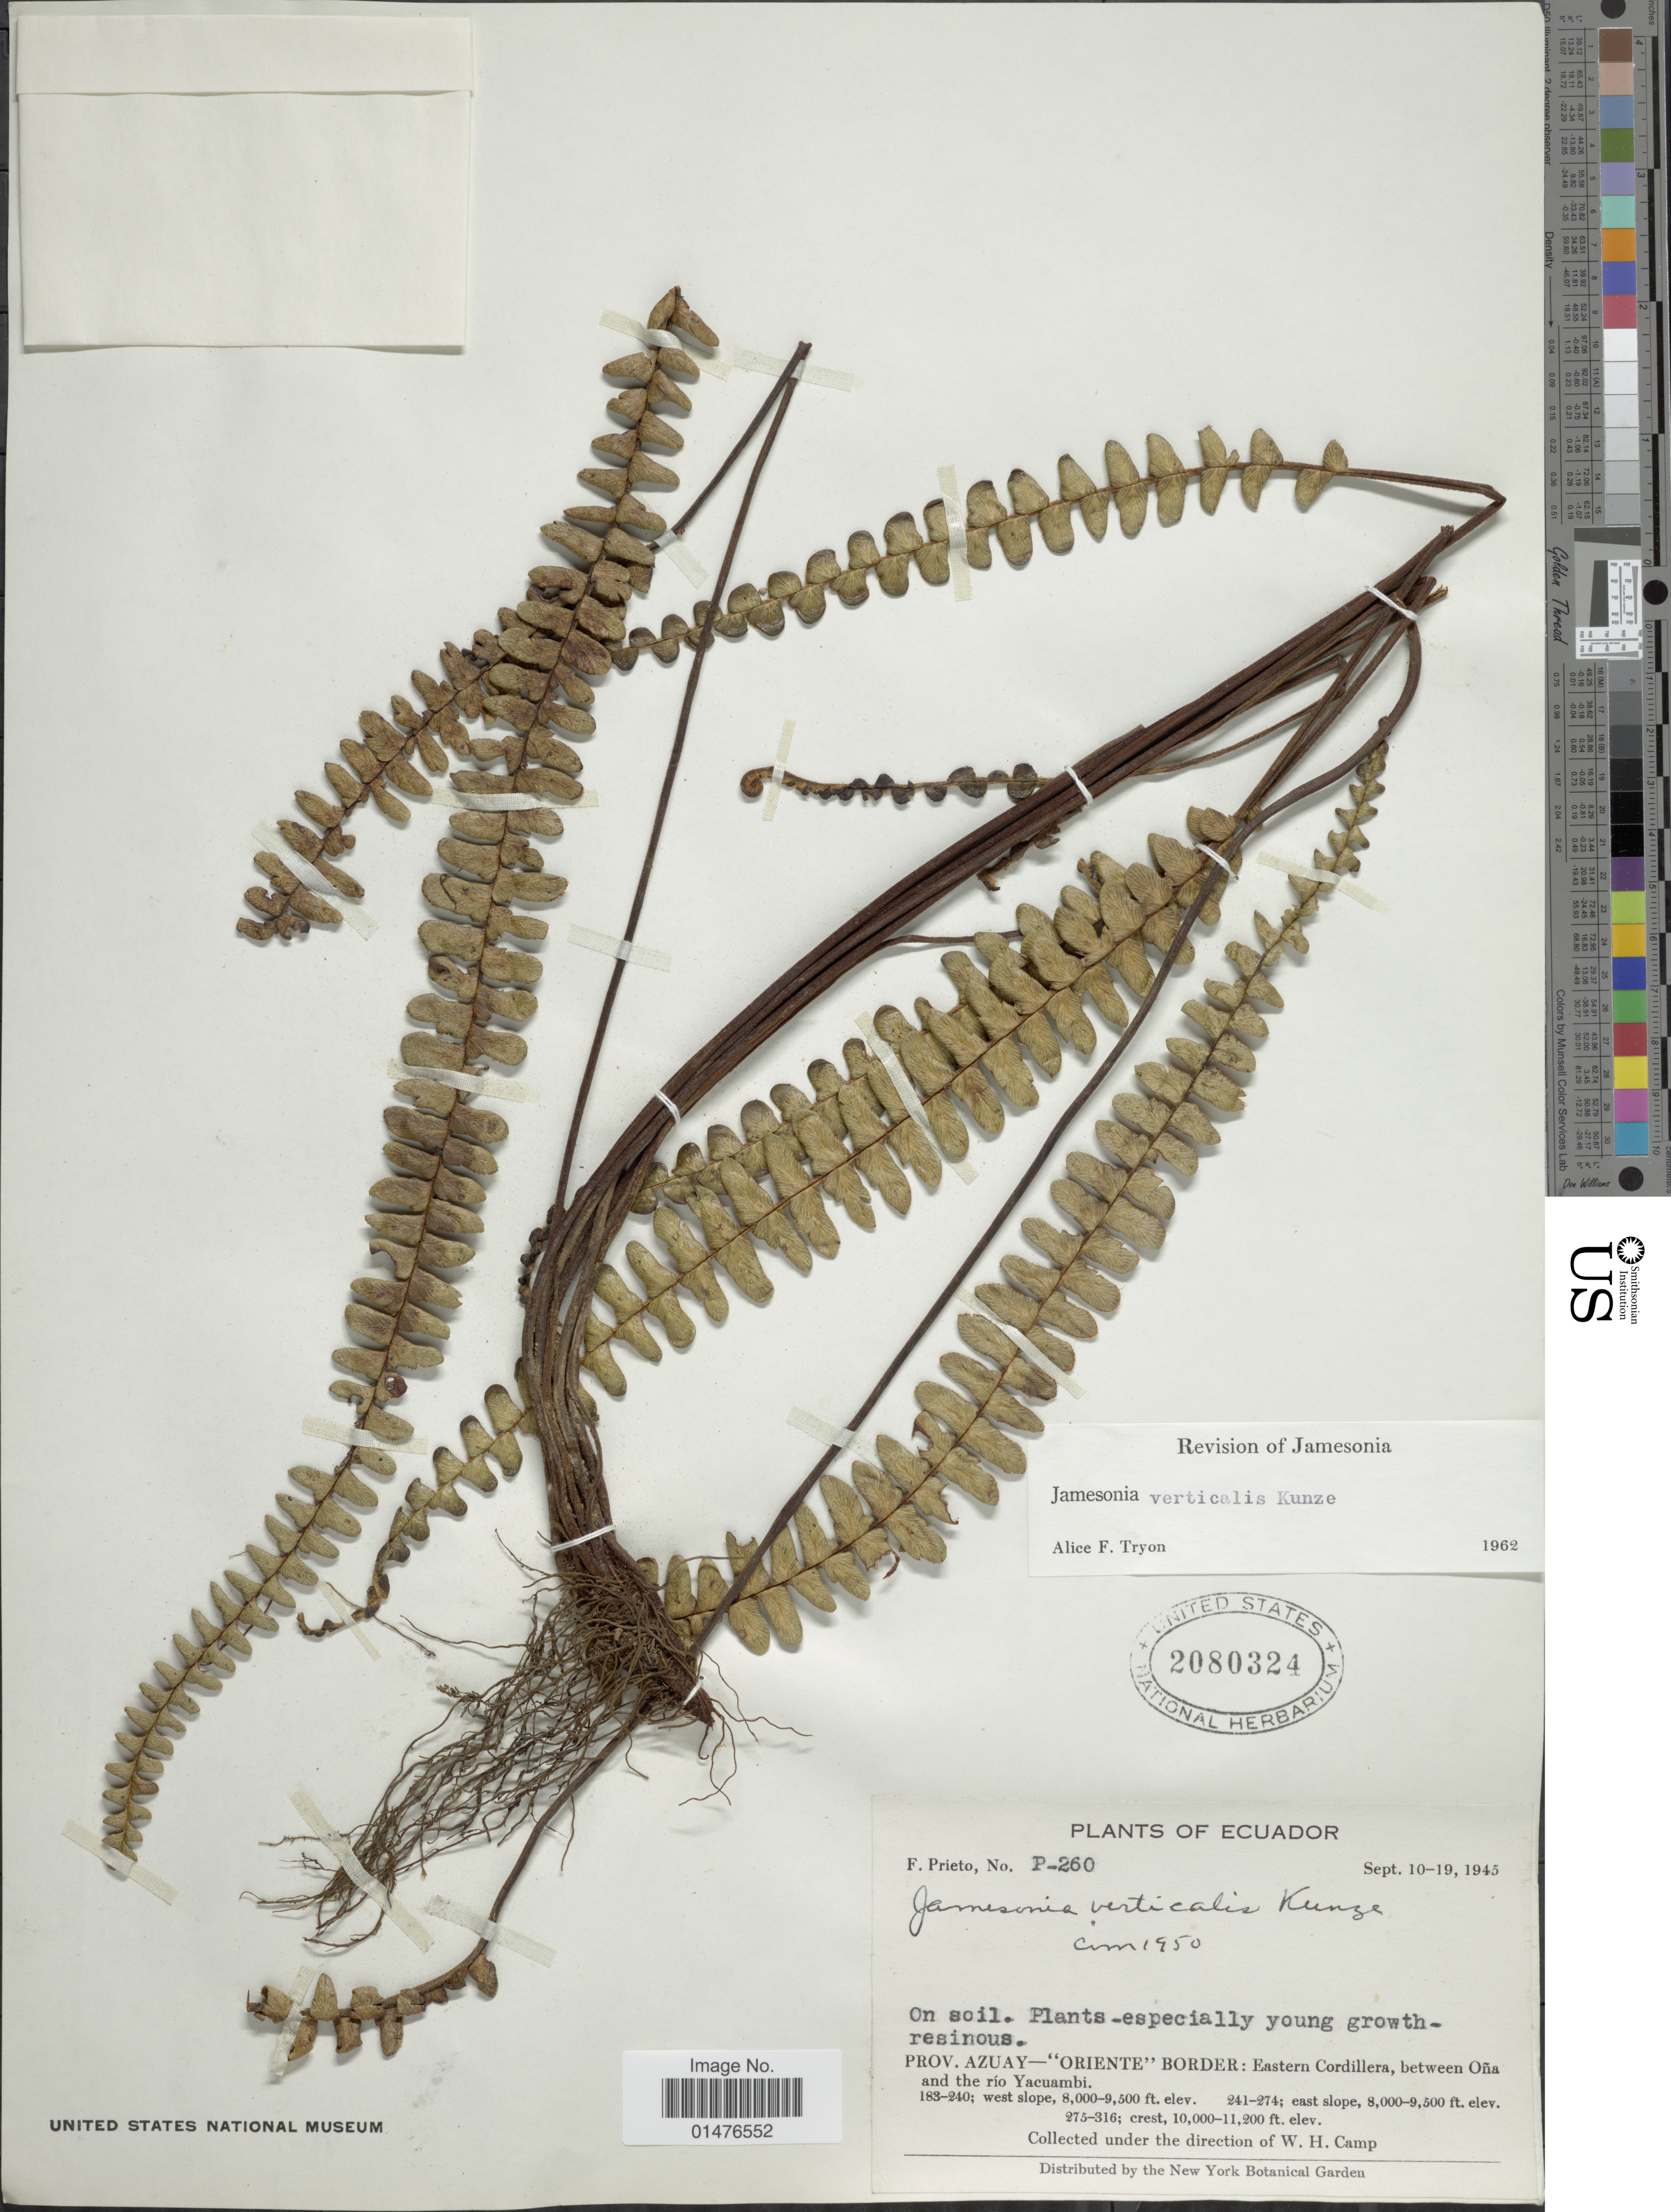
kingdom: Plantae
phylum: Tracheophyta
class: Polypodiopsida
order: Polypodiales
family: Pteridaceae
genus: Jamesonia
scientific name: Jamesonia verticalis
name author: Kunze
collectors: F. Prieto & W. H. Camp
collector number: P-260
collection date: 1945-09-10/1945-09-19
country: Ecuador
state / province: Azuay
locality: Oriente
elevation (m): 2438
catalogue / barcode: US 2080324